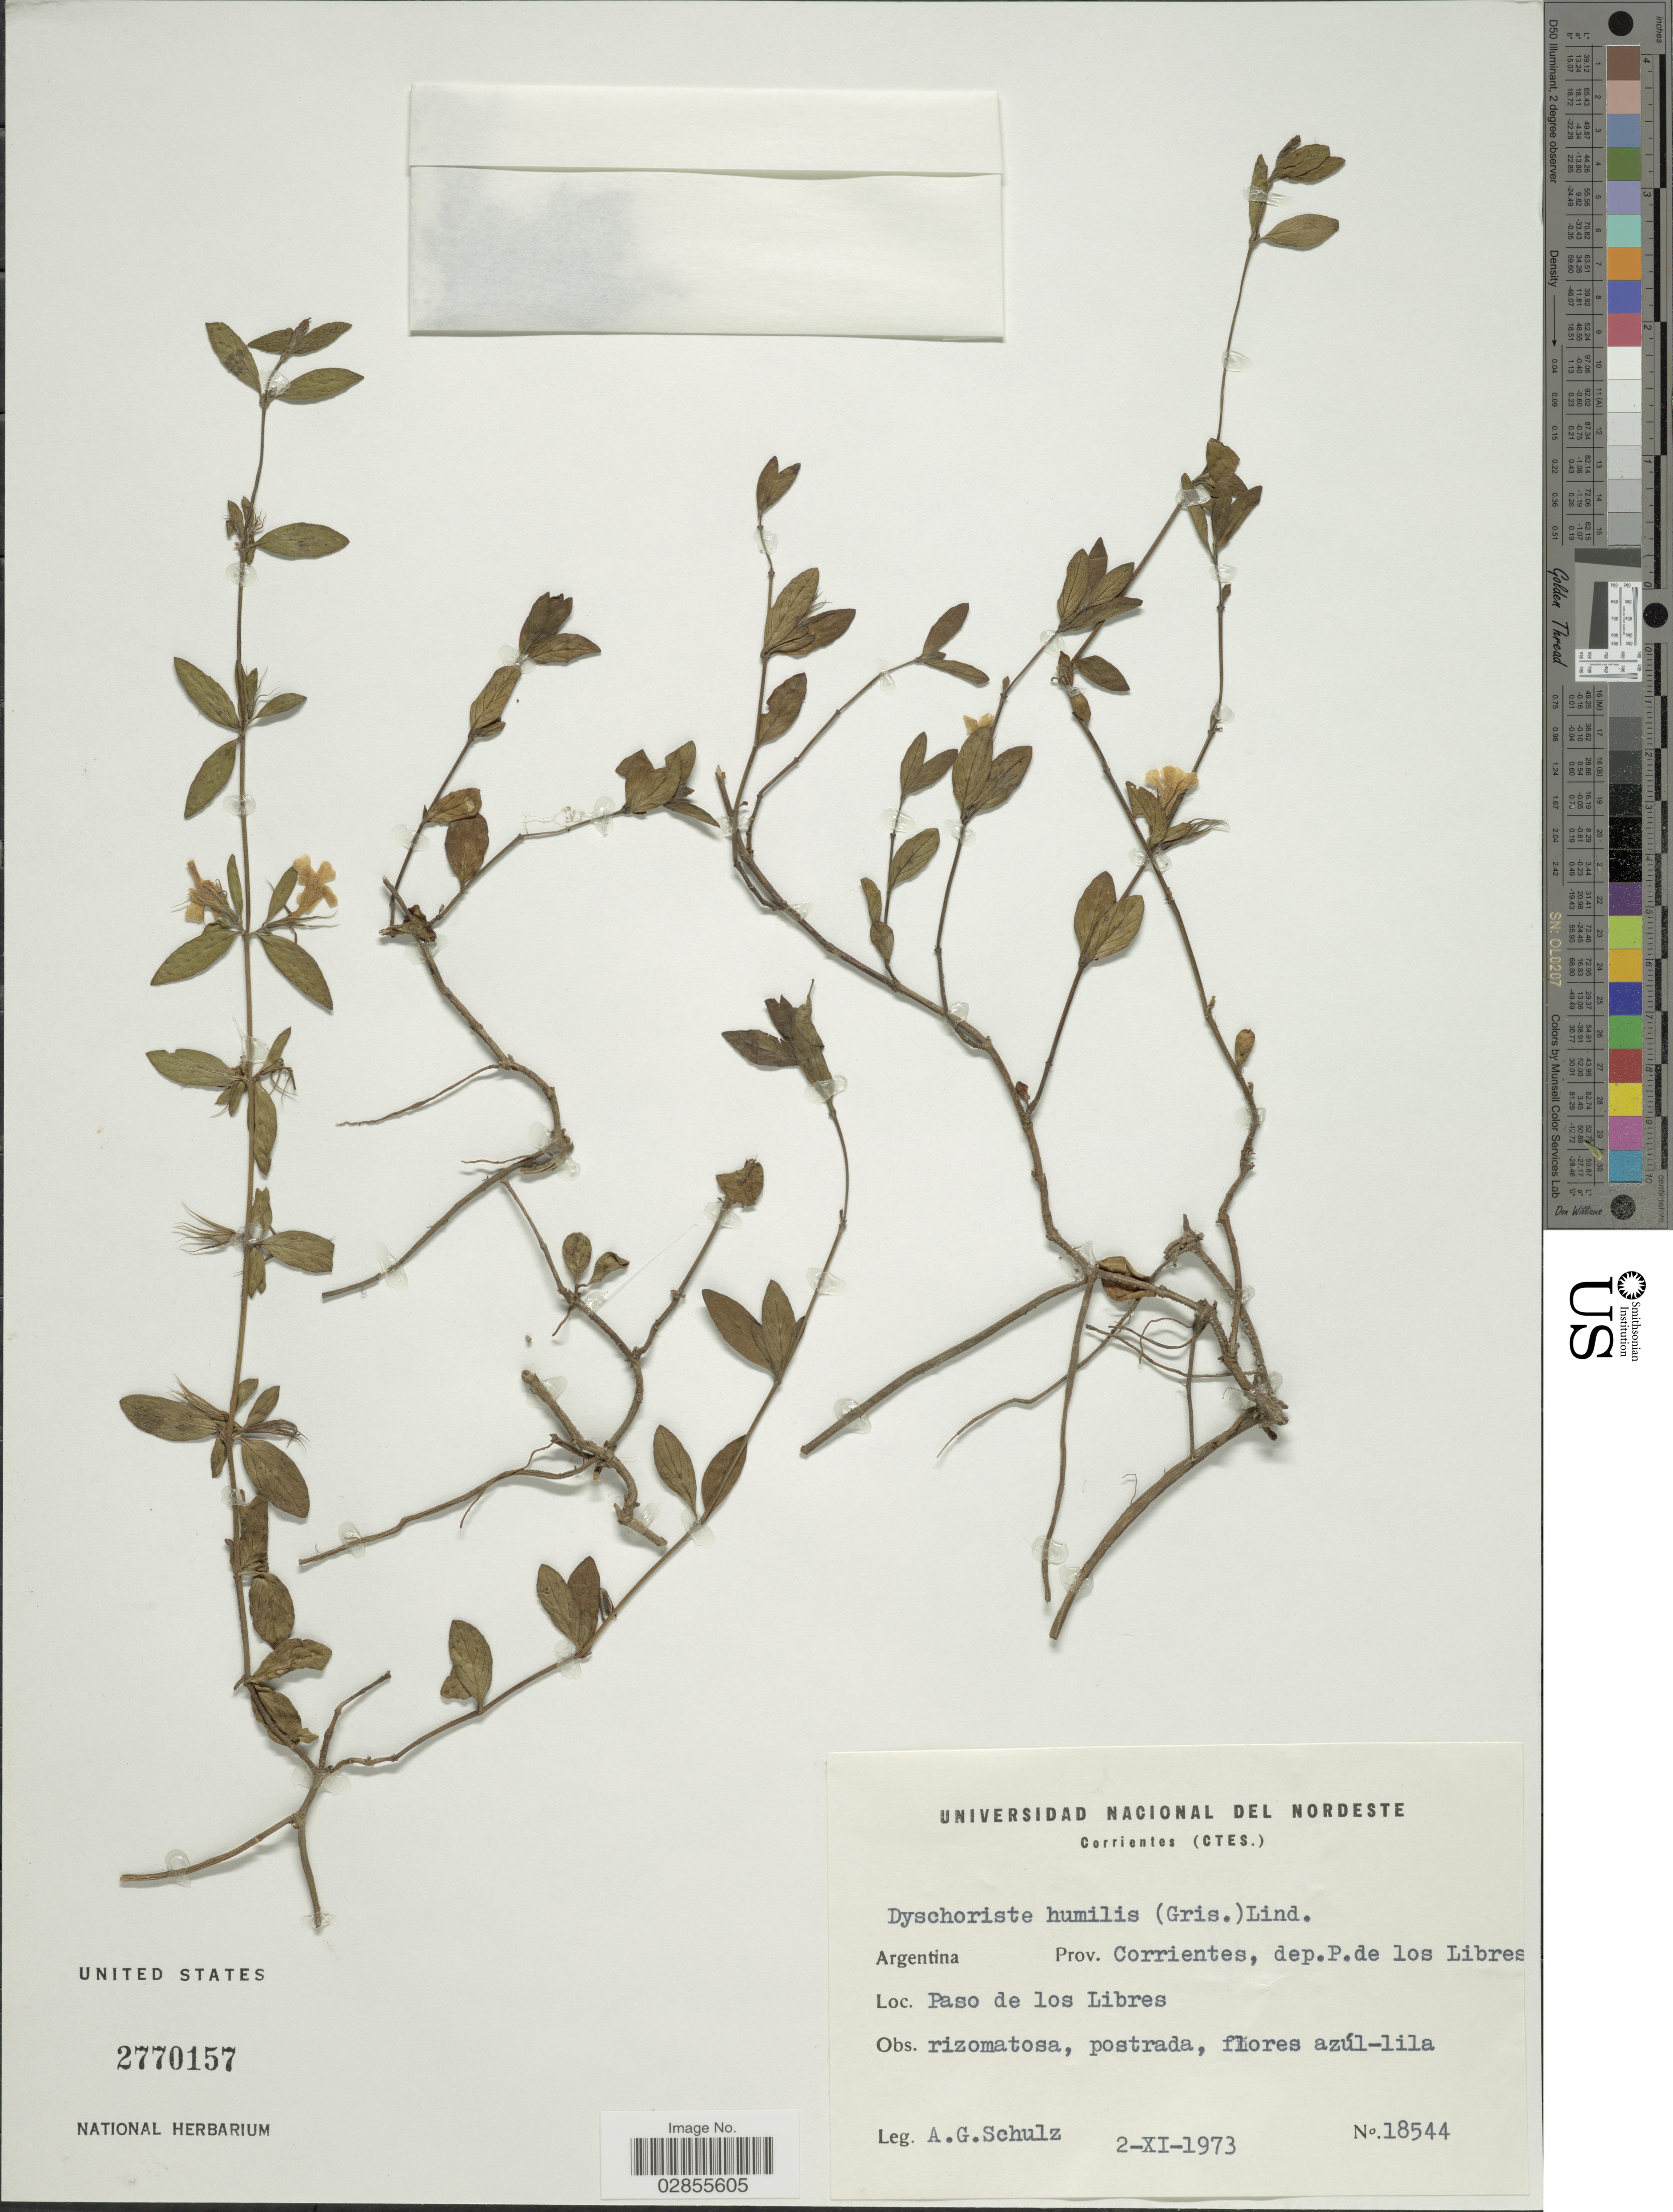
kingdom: Plantae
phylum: Tracheophyta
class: Magnoliopsida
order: Lamiales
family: Acanthaceae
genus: Dyschoriste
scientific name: Dyschoriste humilis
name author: Lindau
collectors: A. G. Schulz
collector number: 18544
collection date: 1973-11-02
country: Argentina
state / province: Corrientes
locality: Dep. P. de los Libres. Paso de los Libres.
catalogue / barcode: US 2770157